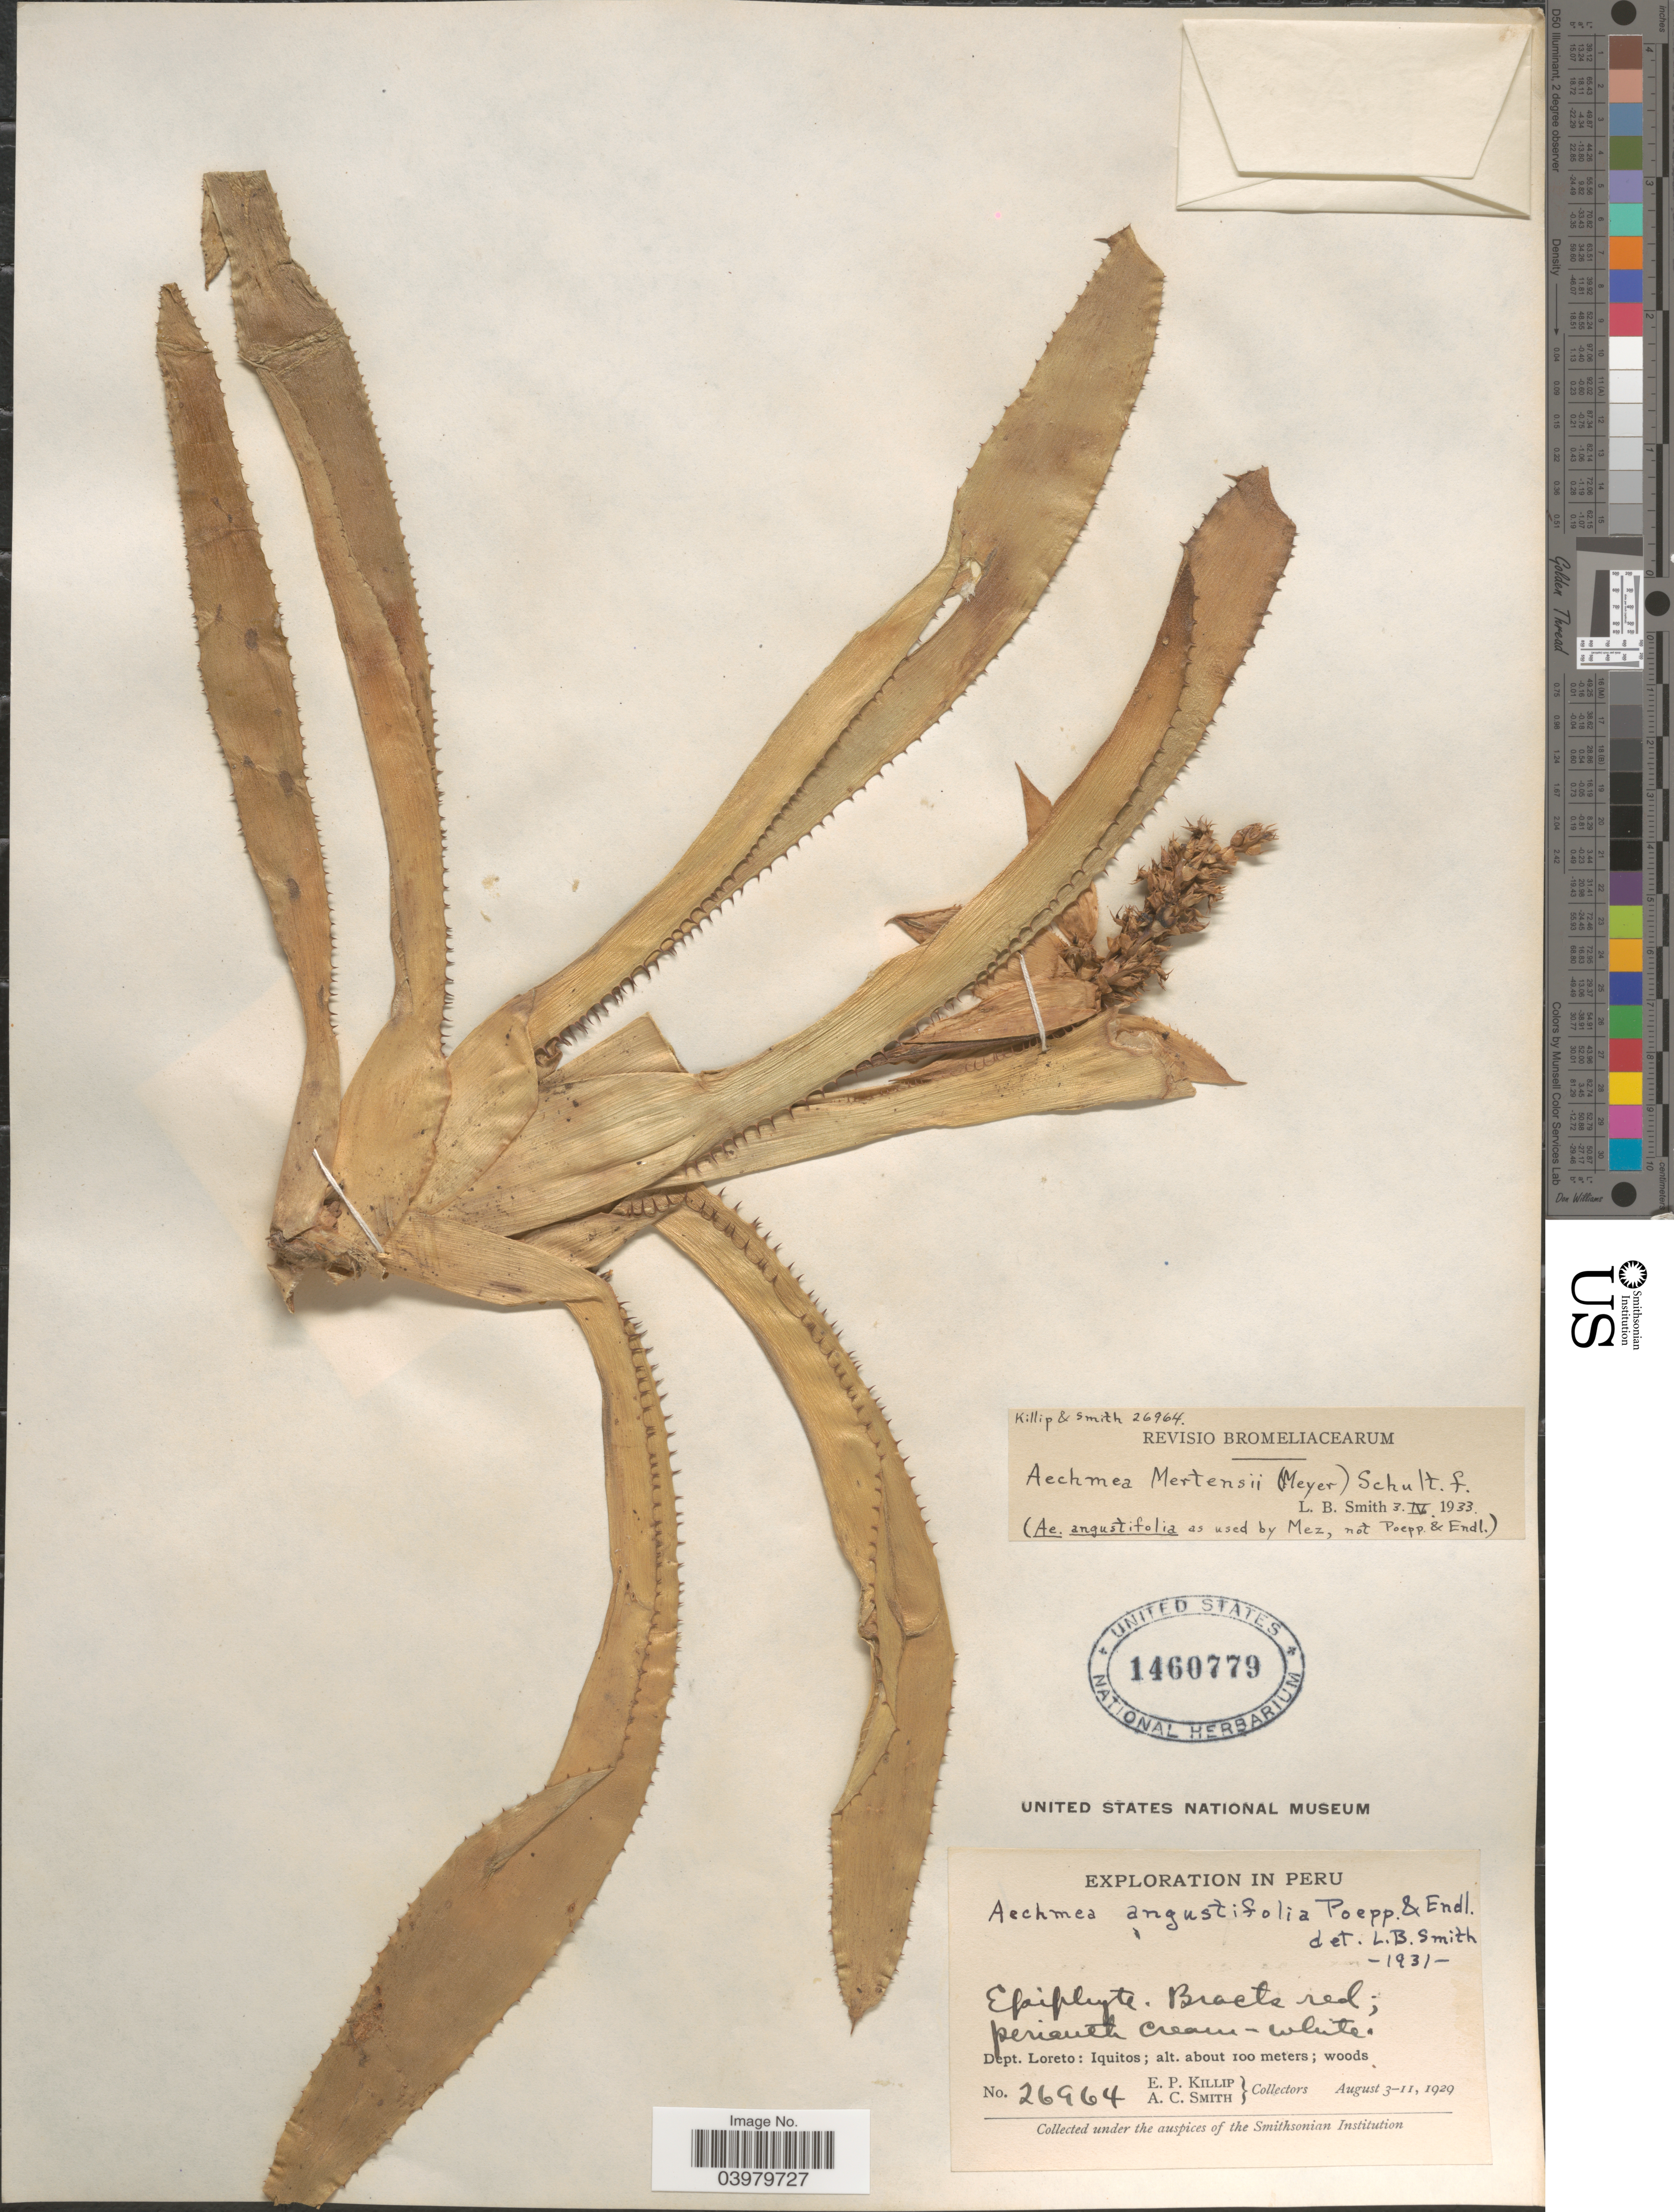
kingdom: Plantae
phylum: Tracheophyta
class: Liliopsida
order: Poales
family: Bromeliaceae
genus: Aechmea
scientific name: Aechmea mertensii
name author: (G. Mey.) Schult. & Schult. f.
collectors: E. P. Killip & A. C. Smith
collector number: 26964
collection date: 1929-08-03/1929-08-11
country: Peru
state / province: Loreto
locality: Dept. Loreto: Iquitos.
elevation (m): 100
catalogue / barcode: US 1460779